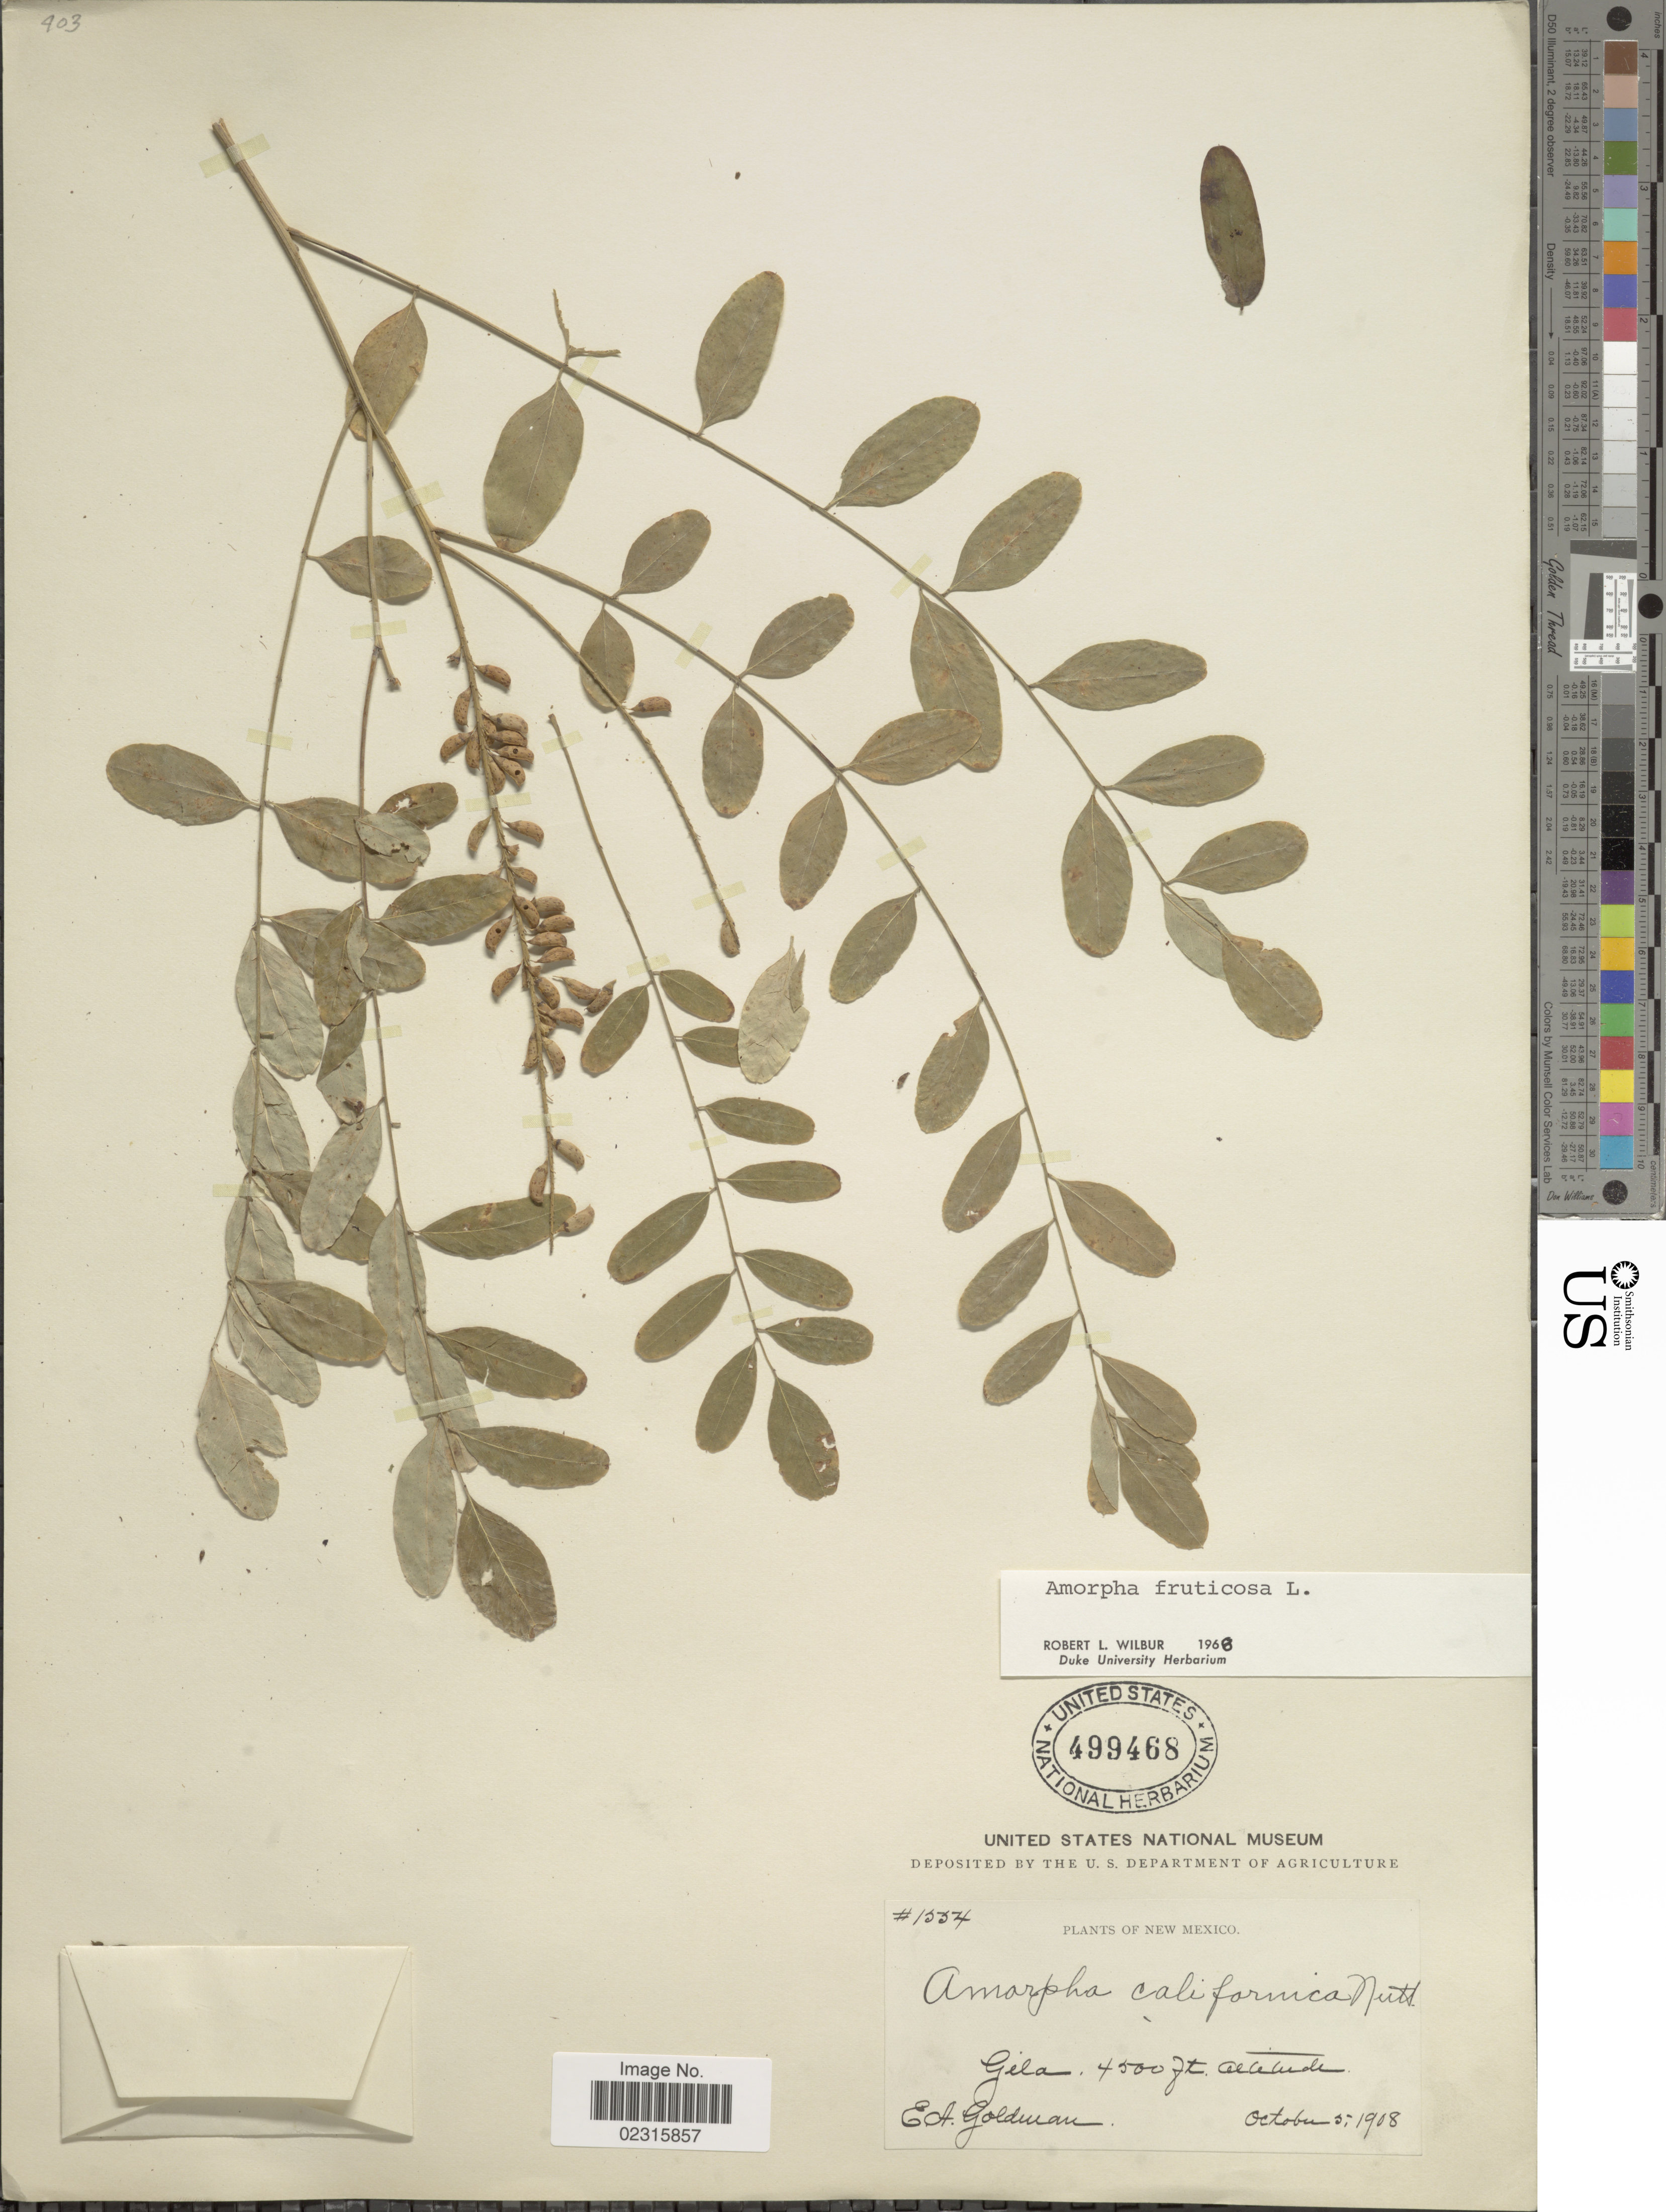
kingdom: Plantae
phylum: Tracheophyta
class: Magnoliopsida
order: Fabales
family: Fabaceae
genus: Amorpha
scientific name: Amorpha fruticosa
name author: L.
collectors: E. A. Goldman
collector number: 1554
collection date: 1908-10-05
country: United States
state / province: New Mexico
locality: Gila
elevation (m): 1372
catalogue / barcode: US 499468